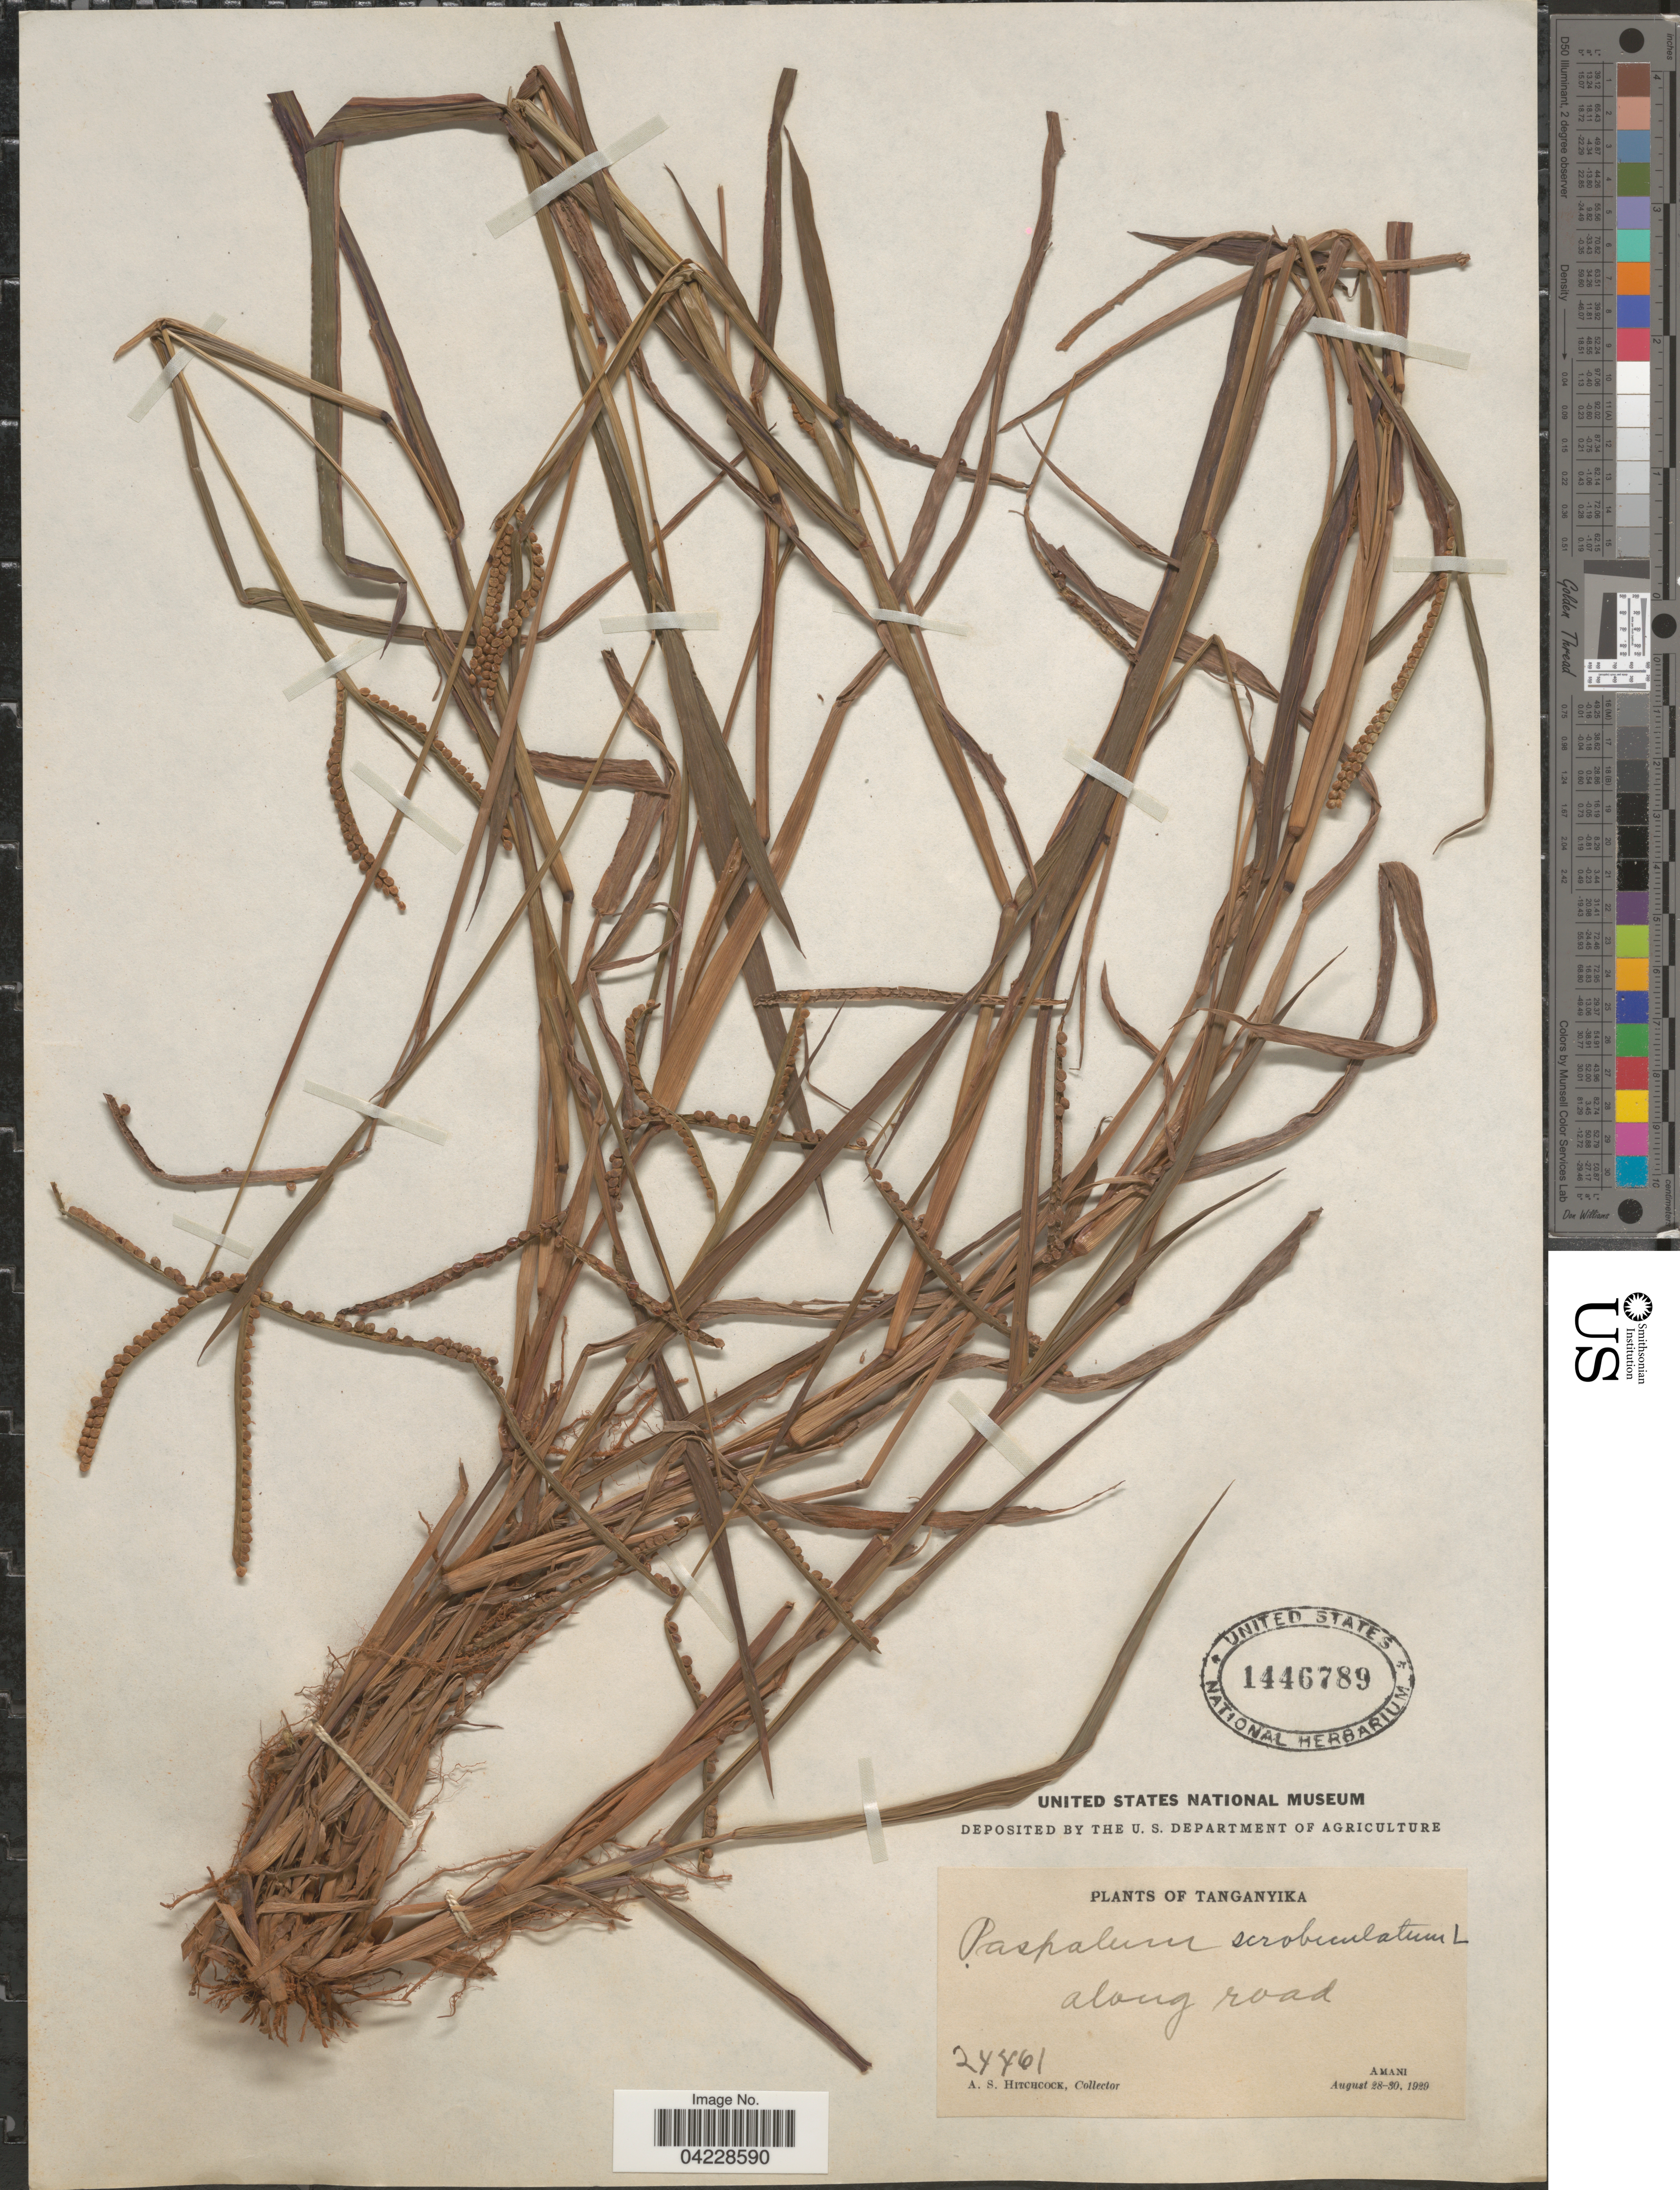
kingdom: Plantae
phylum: Tracheophyta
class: Liliopsida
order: Poales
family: Poaceae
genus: Paspalum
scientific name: Paspalum scrobiculatum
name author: L.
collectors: A. S. Hitchcock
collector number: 24461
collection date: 1929-08-28/1929-08-30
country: Tanzania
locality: Tanganyika. Along road. Amani.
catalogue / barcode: US 1446789